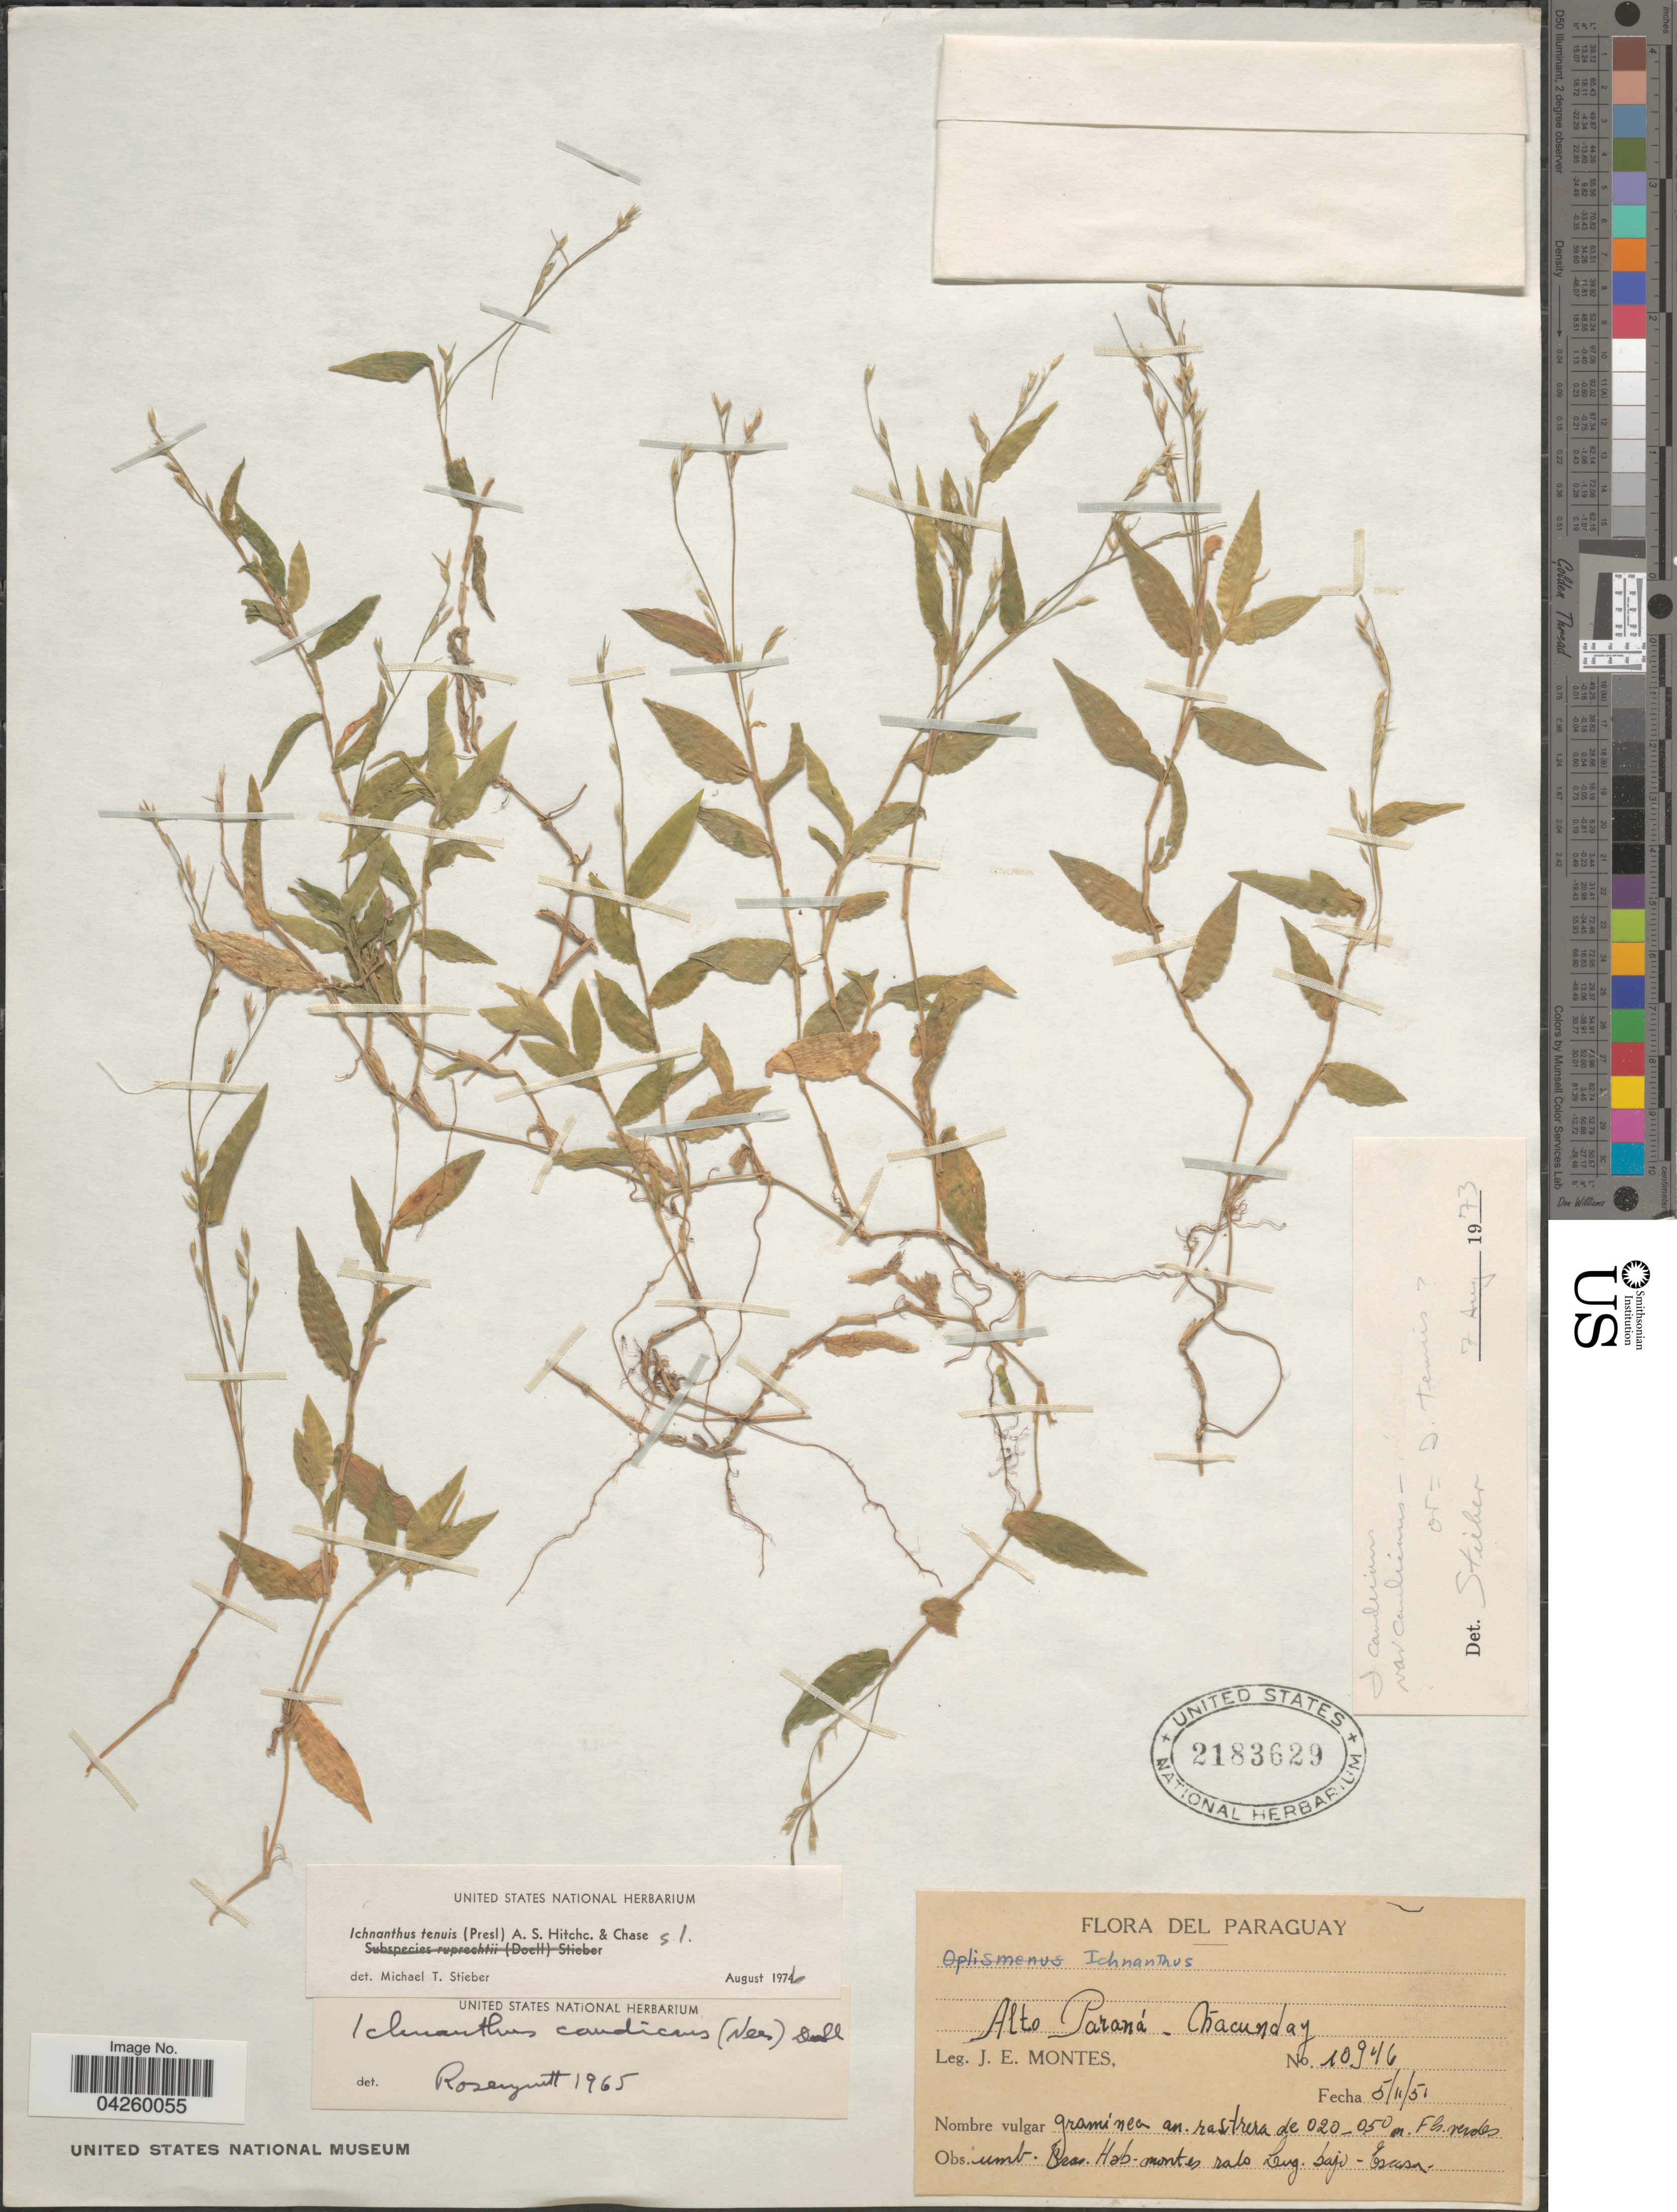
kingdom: Plantae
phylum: Tracheophyta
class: Liliopsida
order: Poales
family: Poaceae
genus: Ichnanthus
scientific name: Ichnanthus tenuis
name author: (J. Presl) Hitchc. & Chase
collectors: J. E. Montes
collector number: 10946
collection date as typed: Transcribed d/m/y: 5/11/51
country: Paraguay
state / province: Alto Parana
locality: Ñacunday.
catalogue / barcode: US 2183629